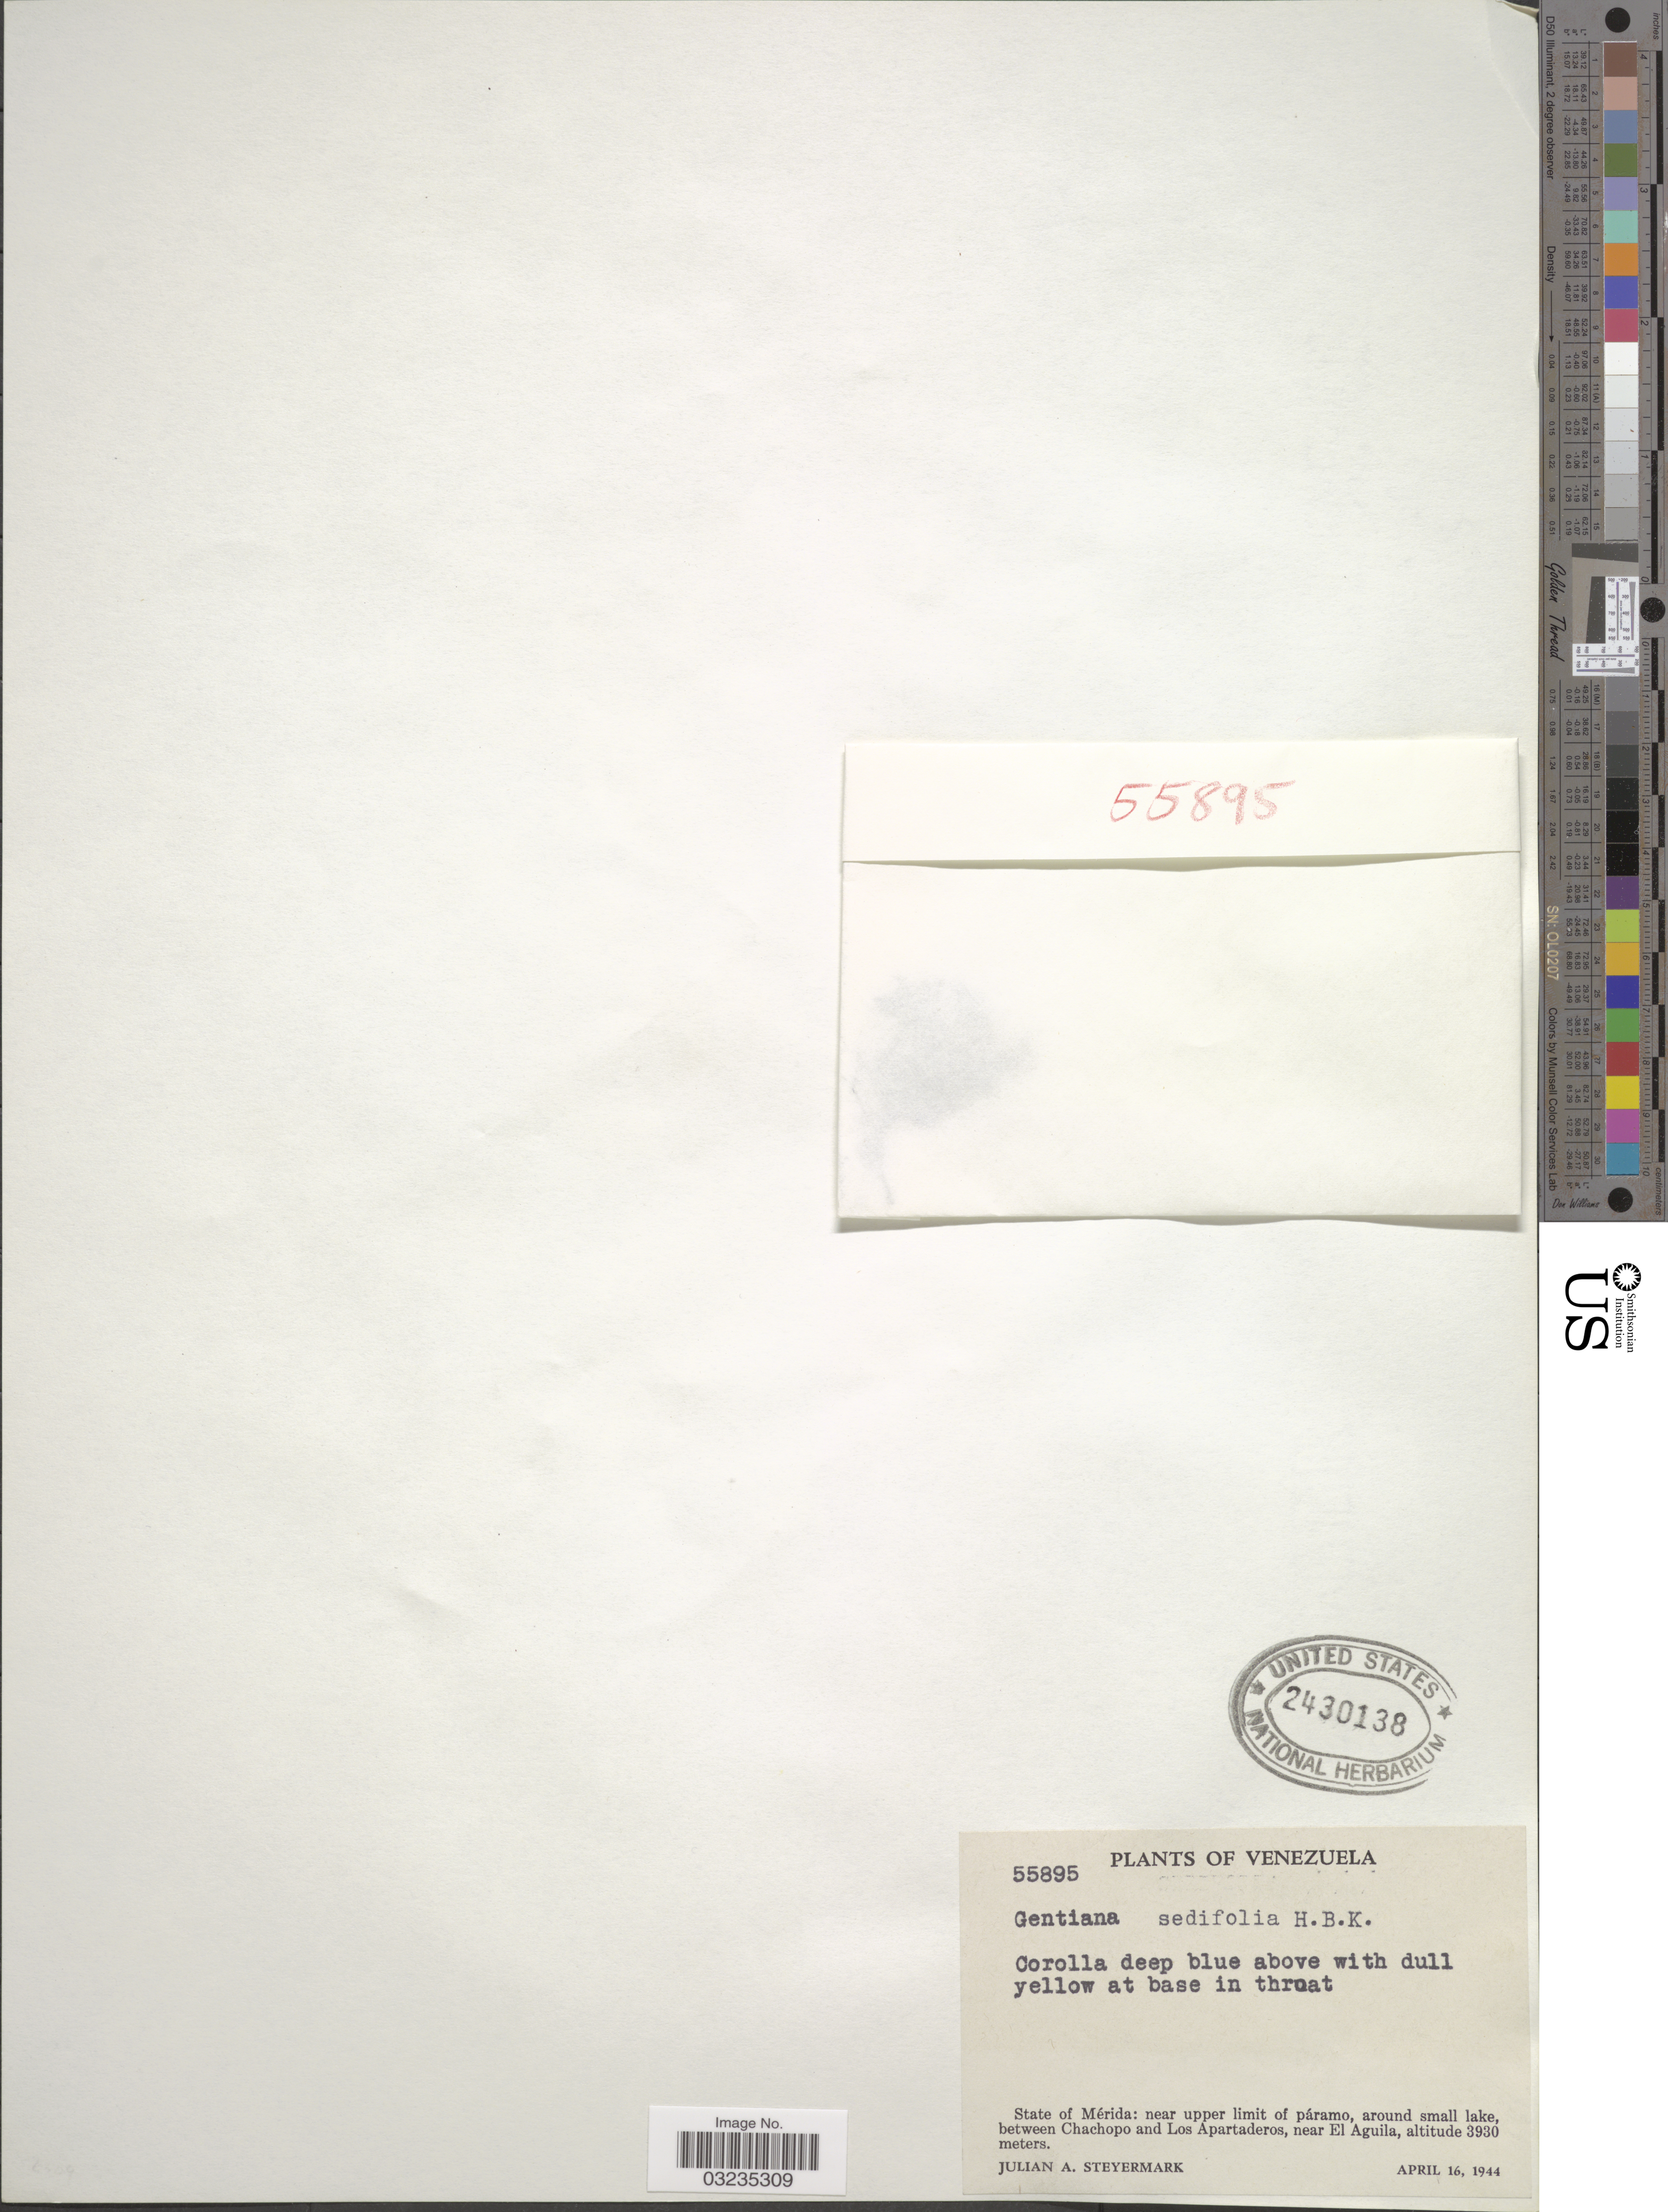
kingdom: Plantae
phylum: Tracheophyta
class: Magnoliopsida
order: Gentianales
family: Gentianaceae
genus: Gentiana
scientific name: Gentiana sedifolia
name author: Kunth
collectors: J. Steyermark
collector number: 55895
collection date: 1944-04-16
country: Venezuela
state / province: Mérida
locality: Near upper limit of páramo, around small lake, between Chachopo and Los Apartaderos, near El Aguila.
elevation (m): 3930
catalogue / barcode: US 2430138